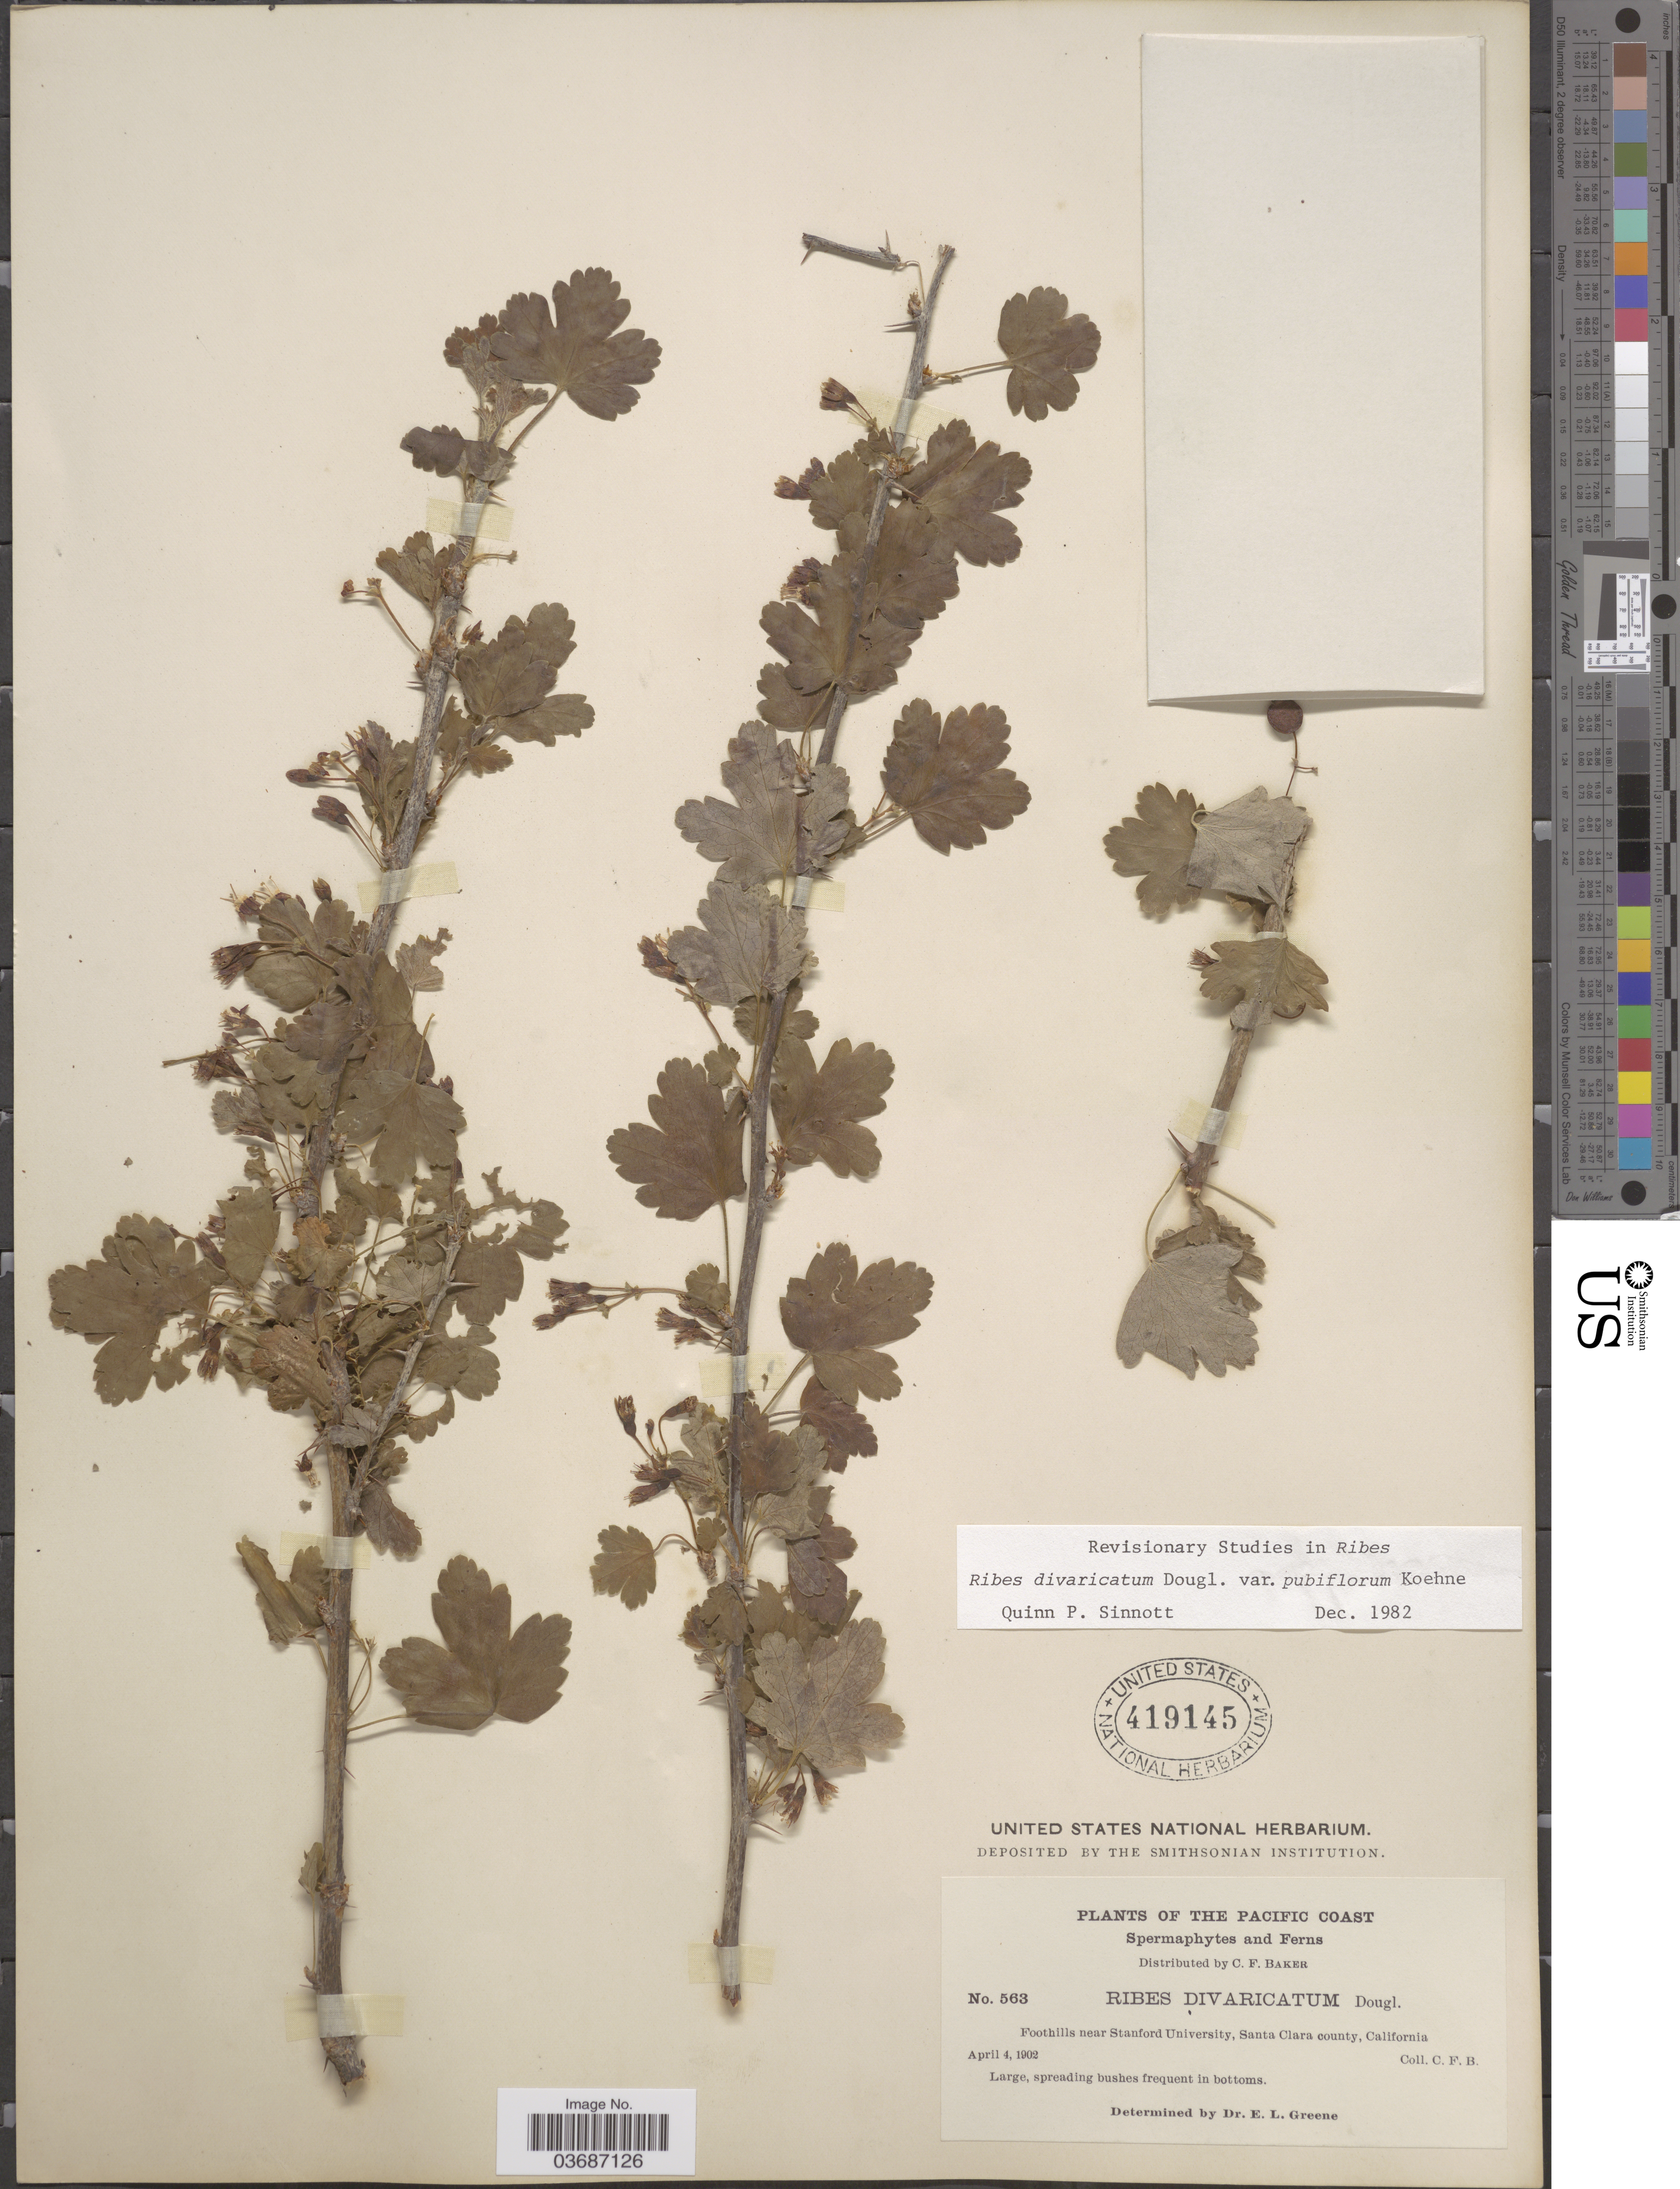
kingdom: Plantae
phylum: Tracheophyta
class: Magnoliopsida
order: Saxifragales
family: Grossulariaceae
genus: Ribes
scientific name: Ribes divaricatum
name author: Douglas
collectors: C. F. Baker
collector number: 563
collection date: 1902-04-04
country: United States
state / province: California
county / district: Santa Clara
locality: The Pacific Coast. Foothills near Stanford University, Santa Clara county.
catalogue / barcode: US 419145